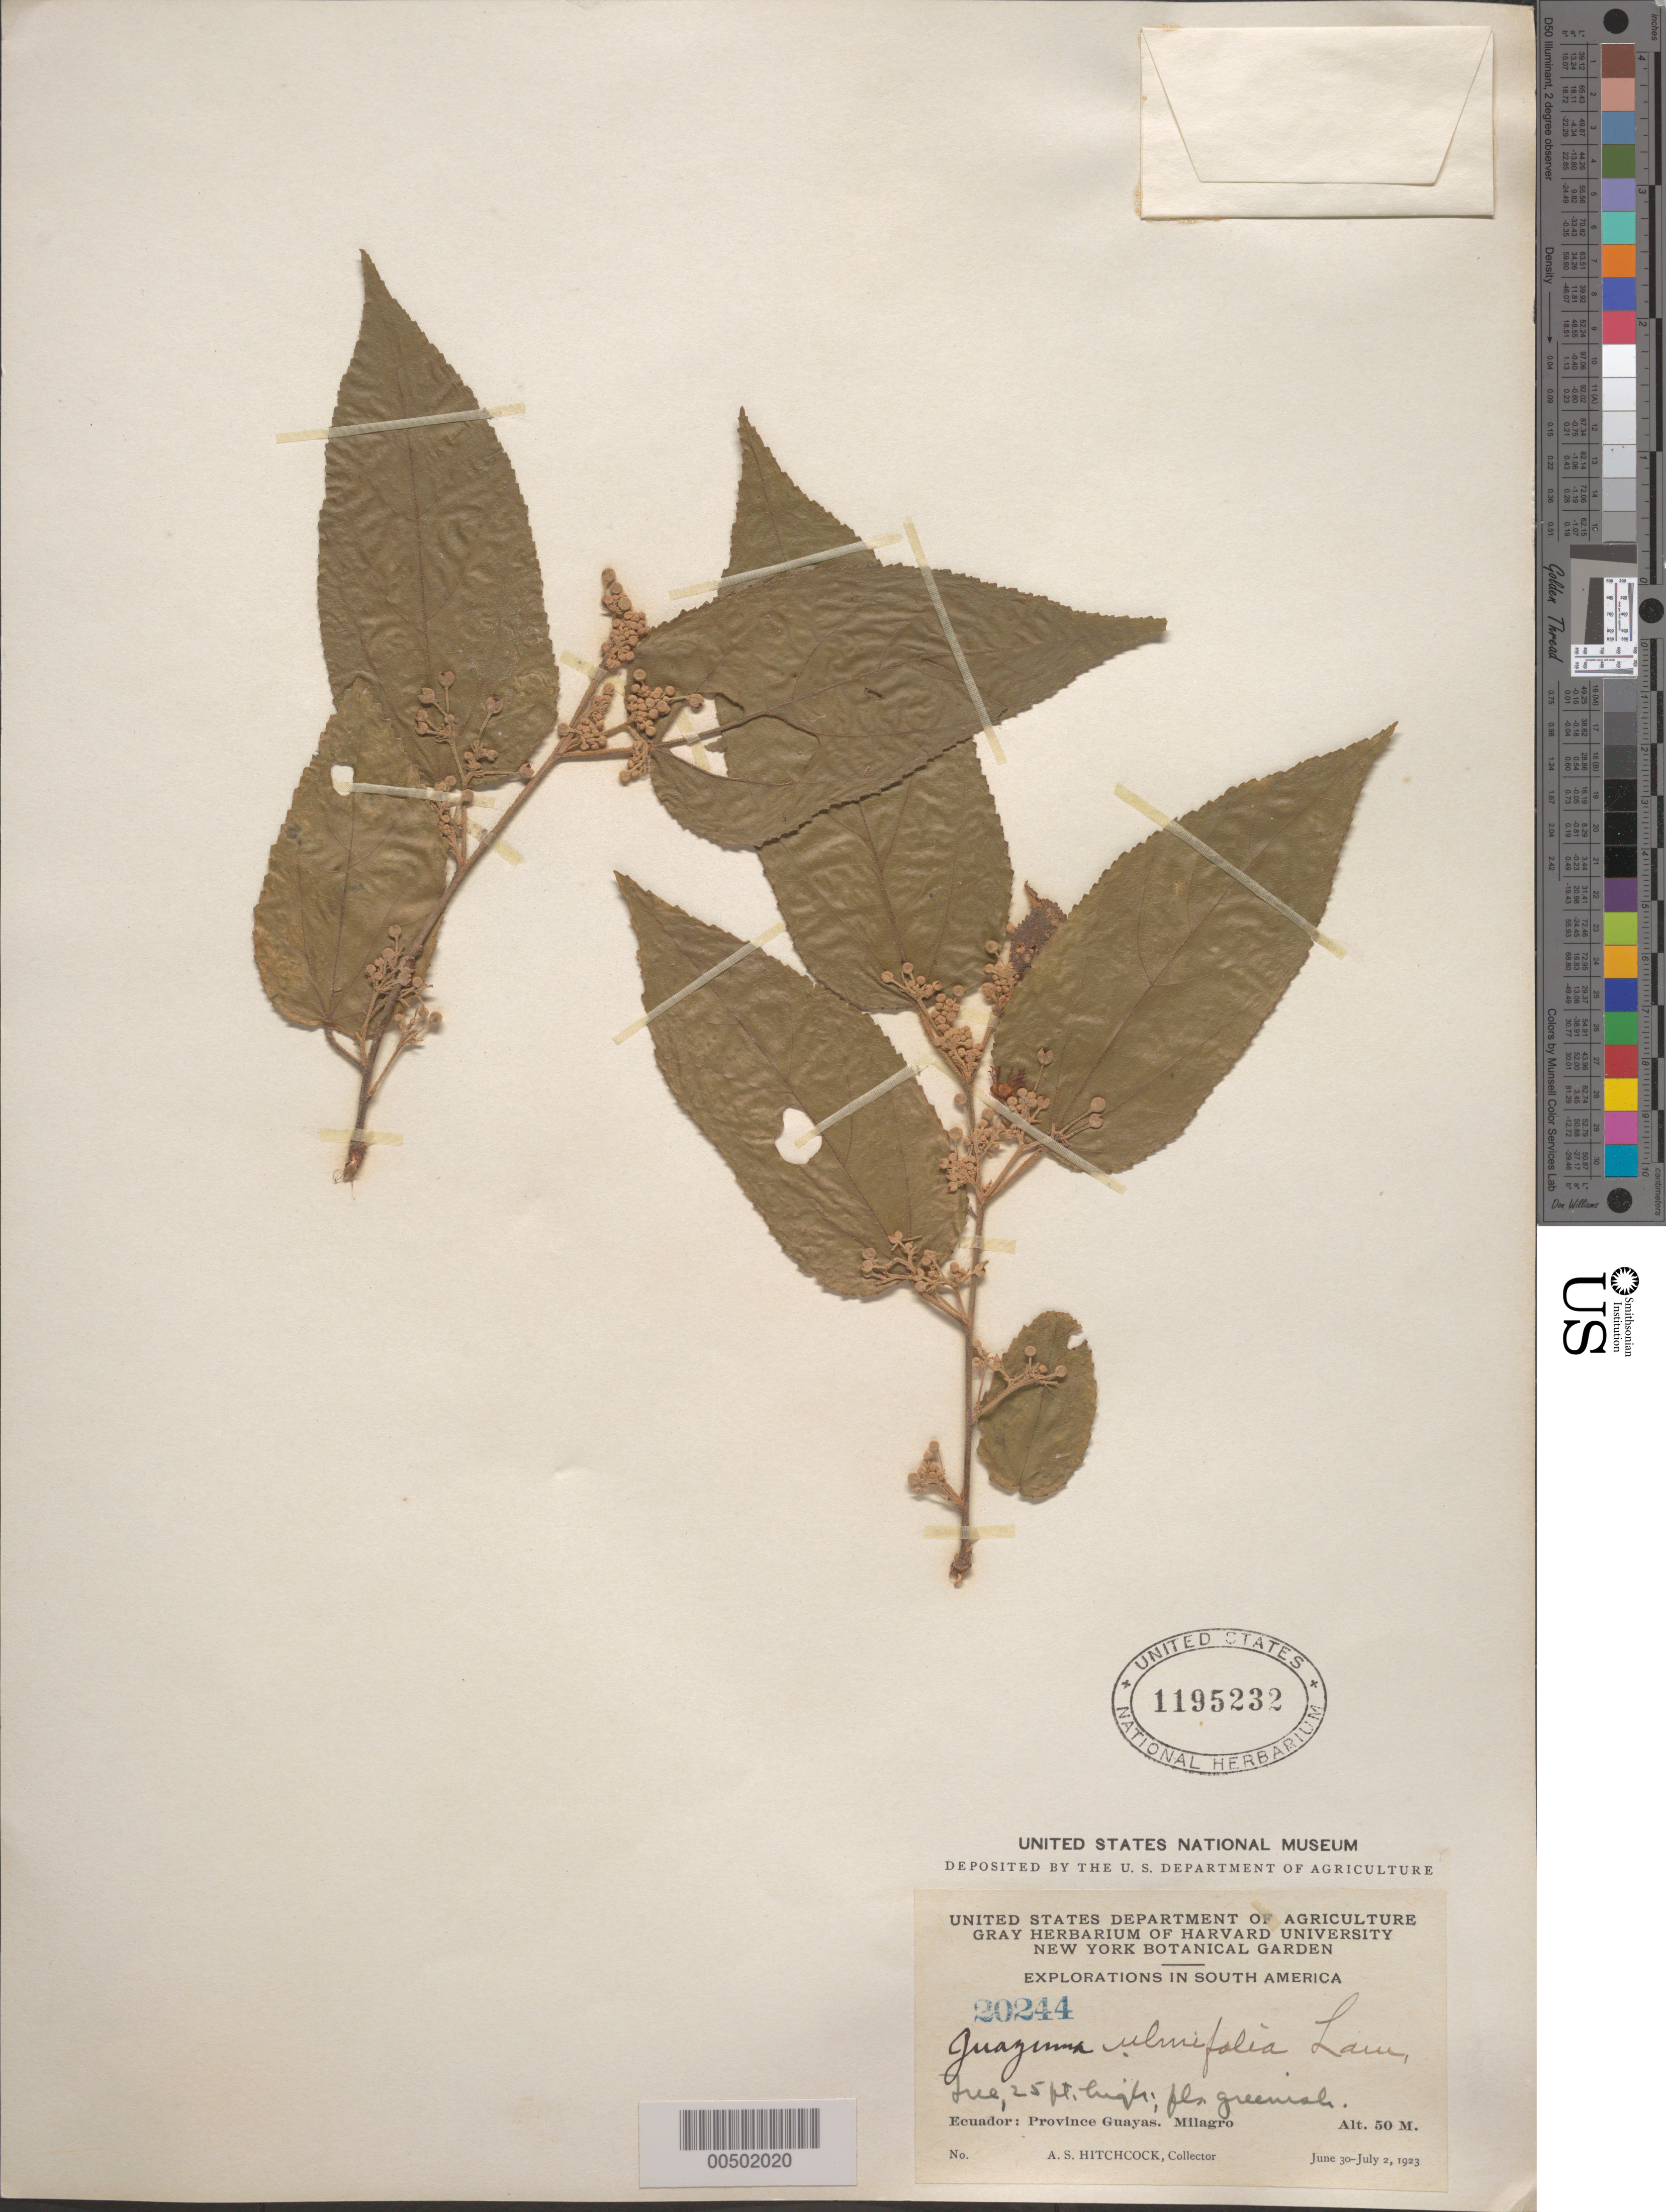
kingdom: Plantae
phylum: Tracheophyta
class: Magnoliopsida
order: Malvales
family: Malvaceae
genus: Guazuma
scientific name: Guazuma ulmifolia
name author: Lam.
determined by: Dorr, L. J., (BOT), Smithsonian Institution - National Museum of Natural History (UNITED STATES)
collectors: A. S. Hitchcock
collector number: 20244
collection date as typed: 30 Jun 1923 to 02 Jul 1923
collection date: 1923-06-30/1923-07-02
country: Ecuador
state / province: Guayas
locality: Milagro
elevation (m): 50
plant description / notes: NY, US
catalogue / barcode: US 1195232